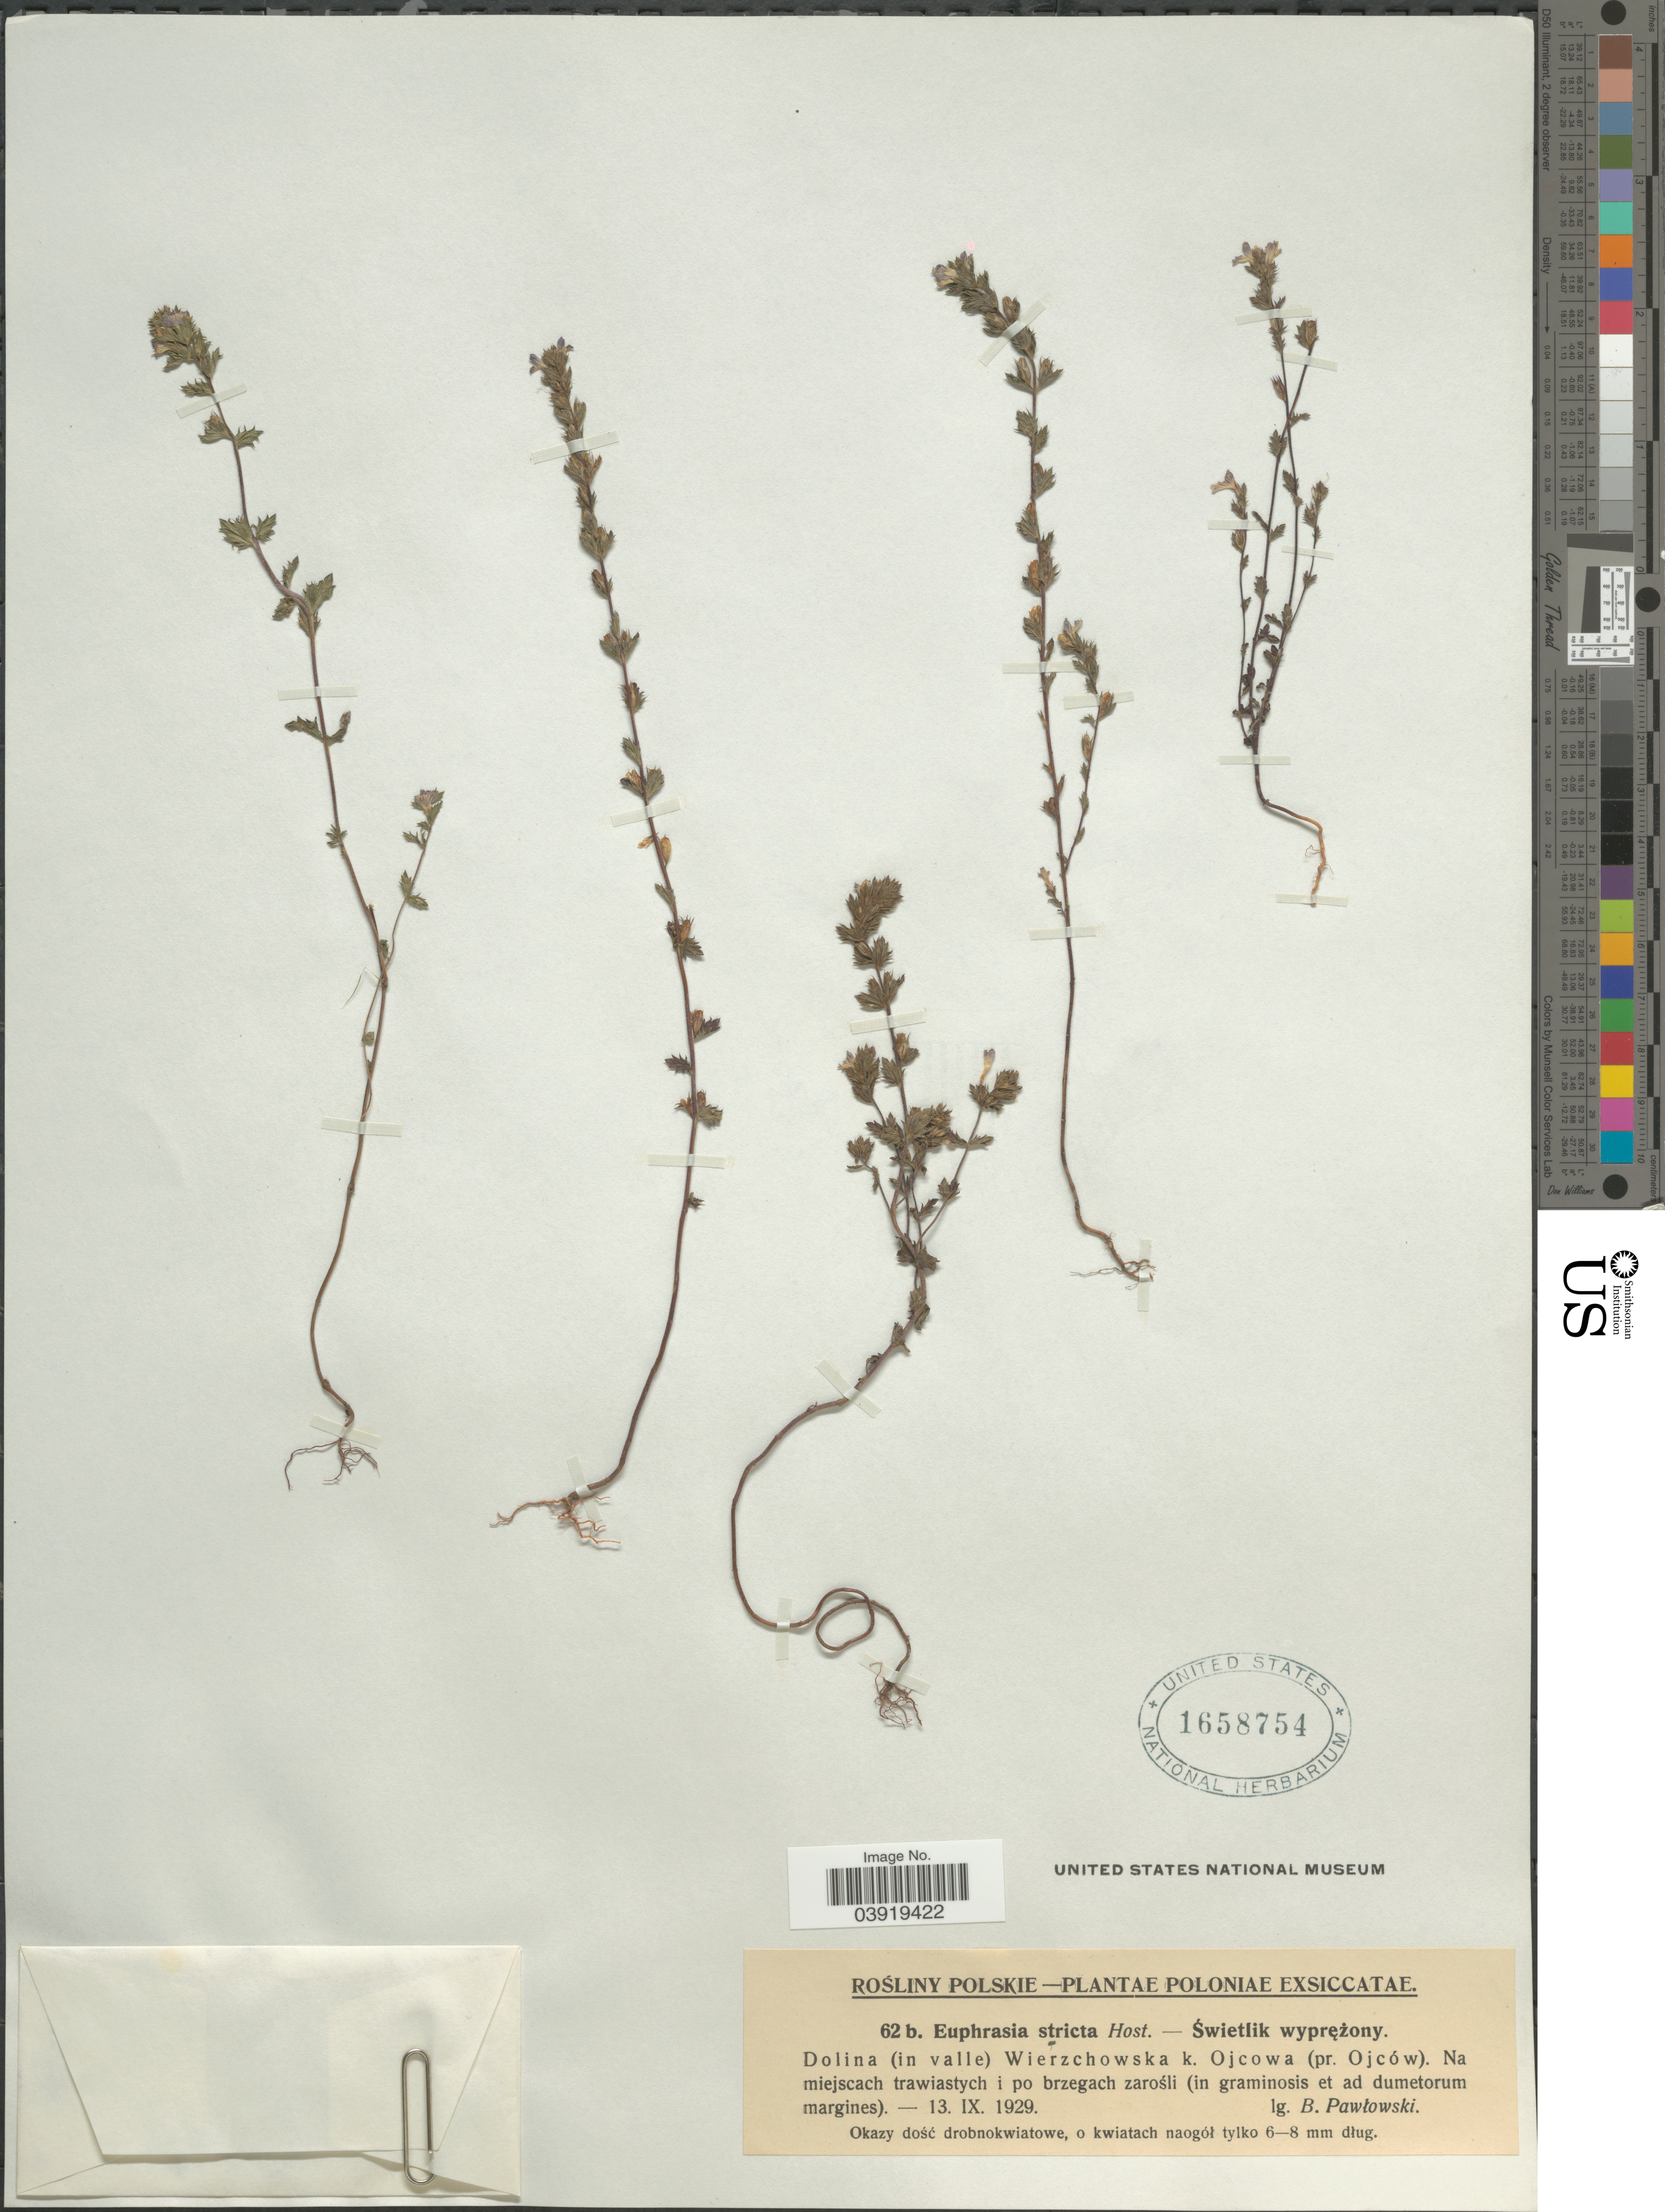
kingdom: Plantae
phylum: Tracheophyta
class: Magnoliopsida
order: Lamiales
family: Orobanchaceae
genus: Euphrasia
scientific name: Euphrasia stricta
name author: Kunth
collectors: B. Pawlowski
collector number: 62b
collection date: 1929-09-13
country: Poland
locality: Poloniæ. Dolina (in valle) Wierzchowska k. Ojcowa (pr. Ojców).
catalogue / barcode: US 1658754